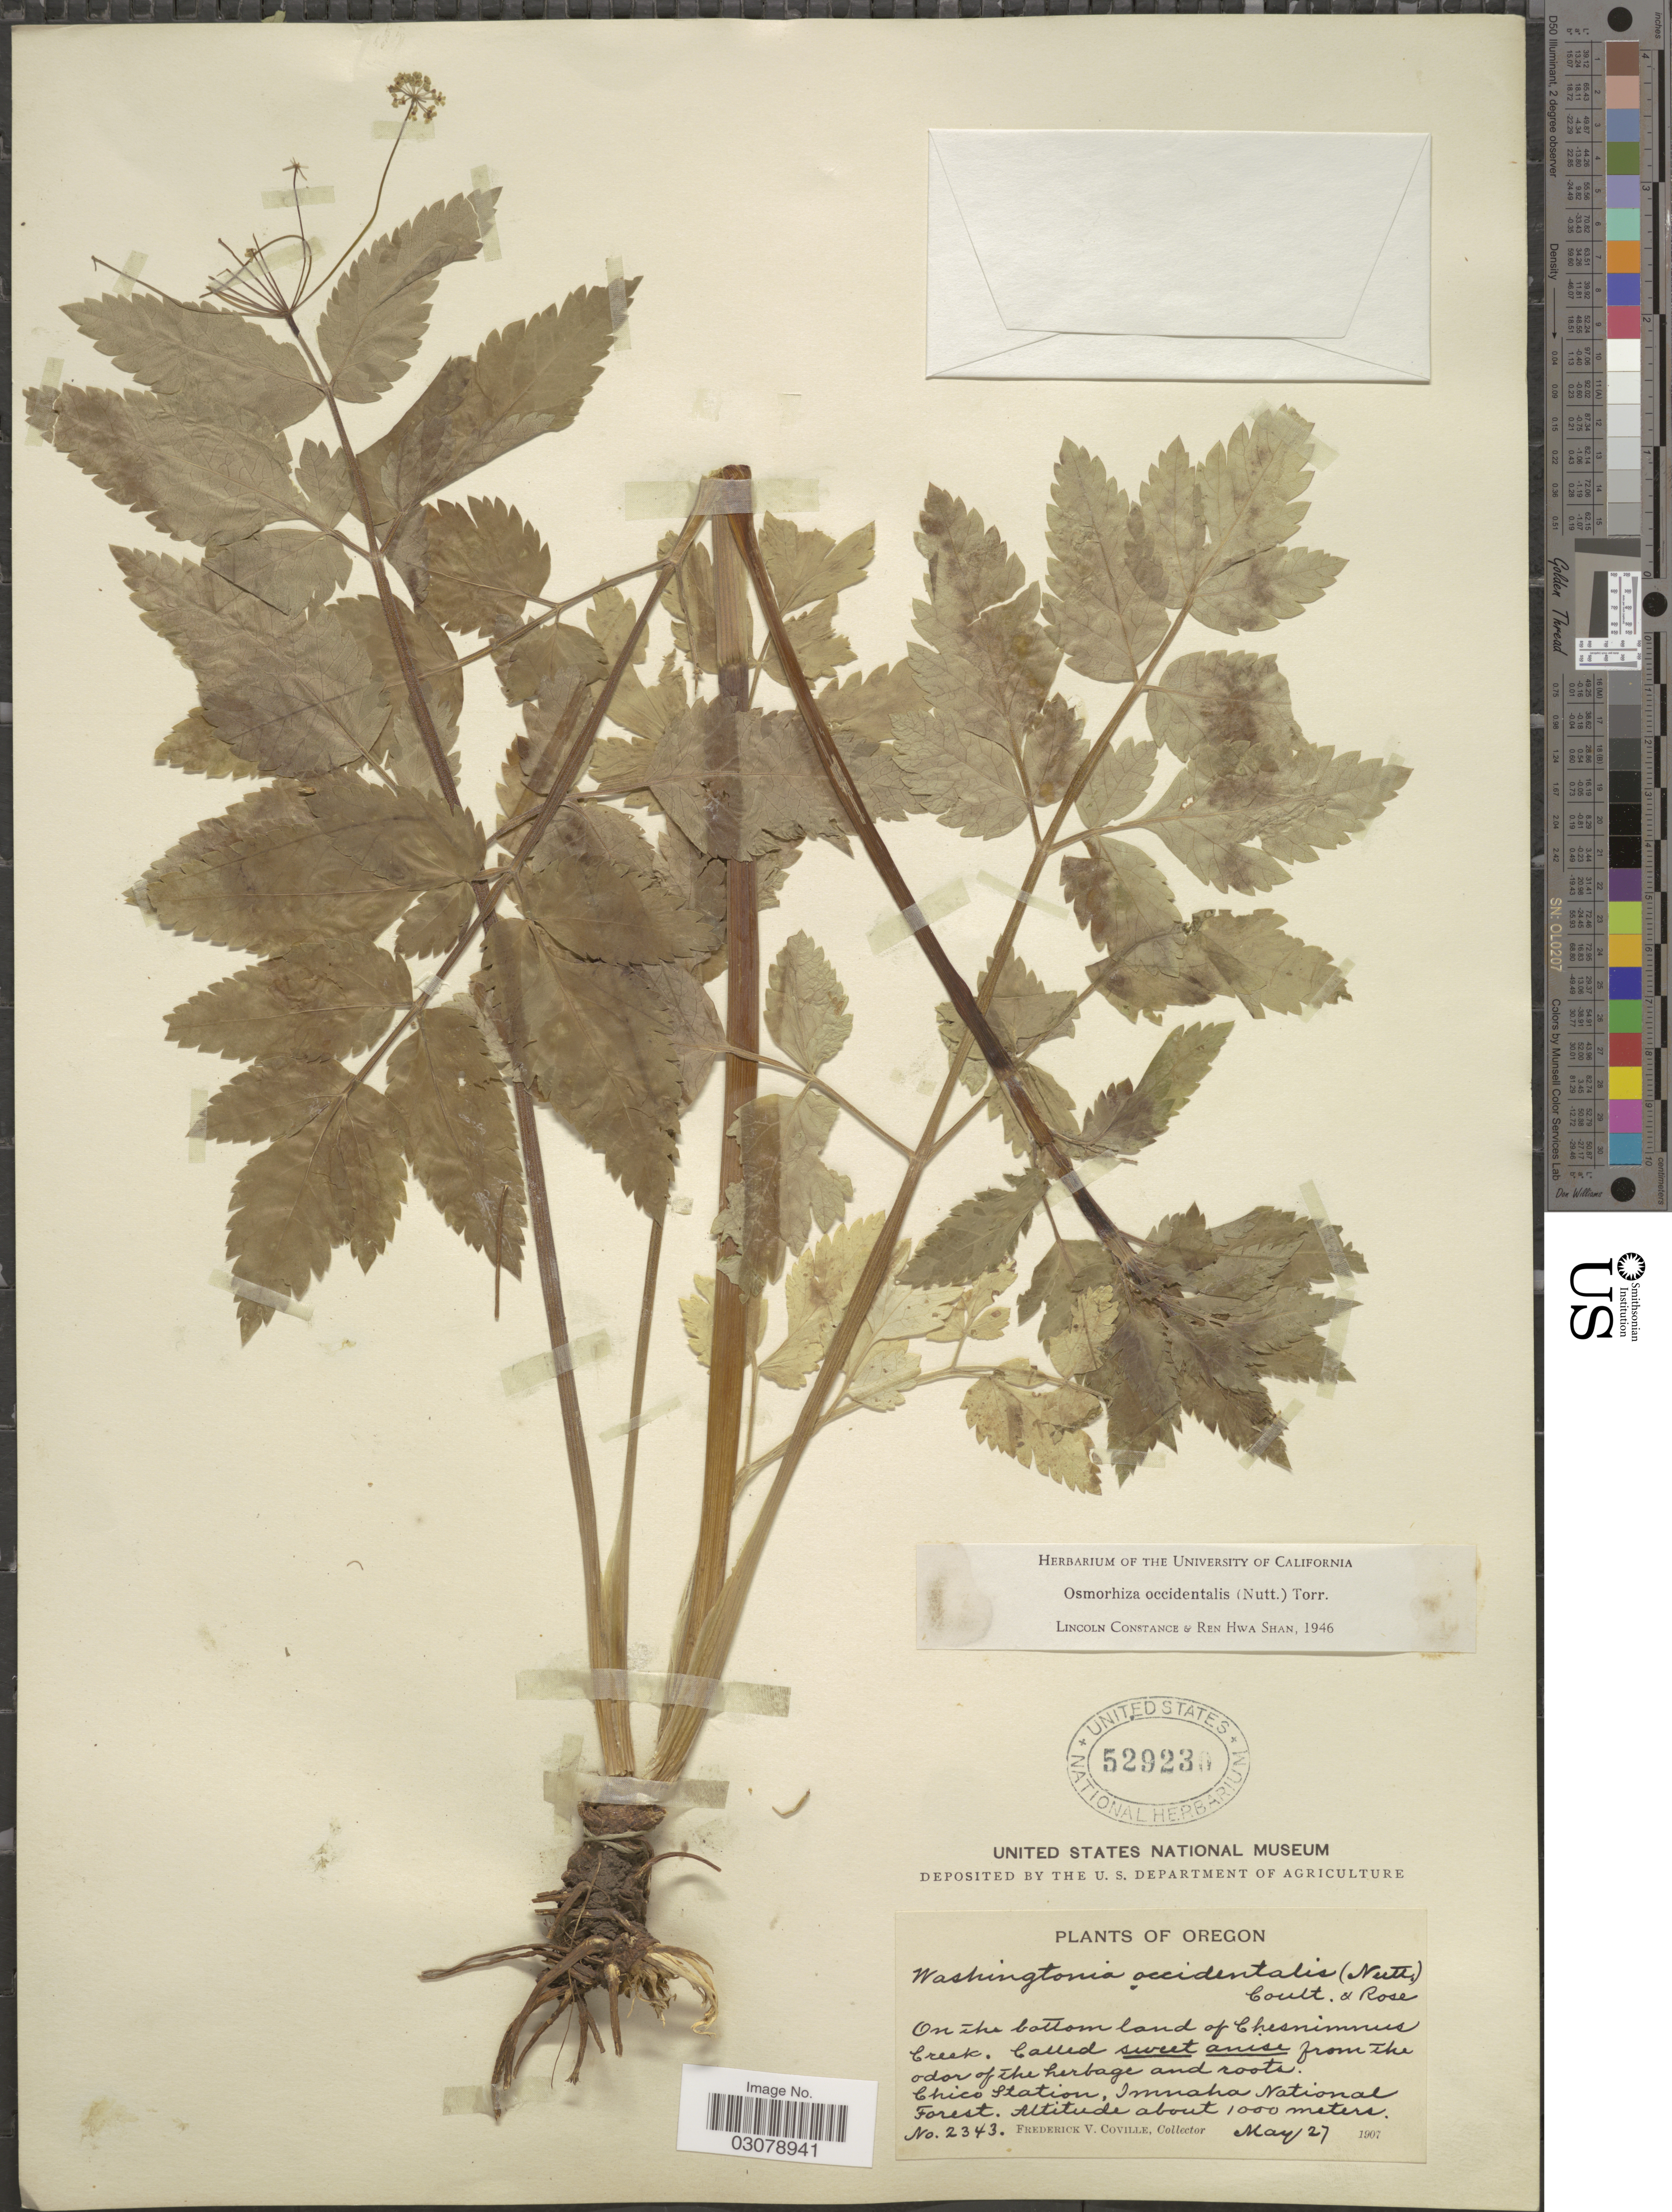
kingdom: Plantae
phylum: Tracheophyta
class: Magnoliopsida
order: Apiales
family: Apiaceae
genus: Osmorhiza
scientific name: Osmorhiza occidentalis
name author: (Nutt.) Torr.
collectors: F. V. Coville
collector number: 2343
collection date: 1907-05-27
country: United States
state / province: Oregon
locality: On the bottomland of Chesnimnus Creek, Chico Station, Imnaha National Forest.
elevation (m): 1000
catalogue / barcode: US 529230